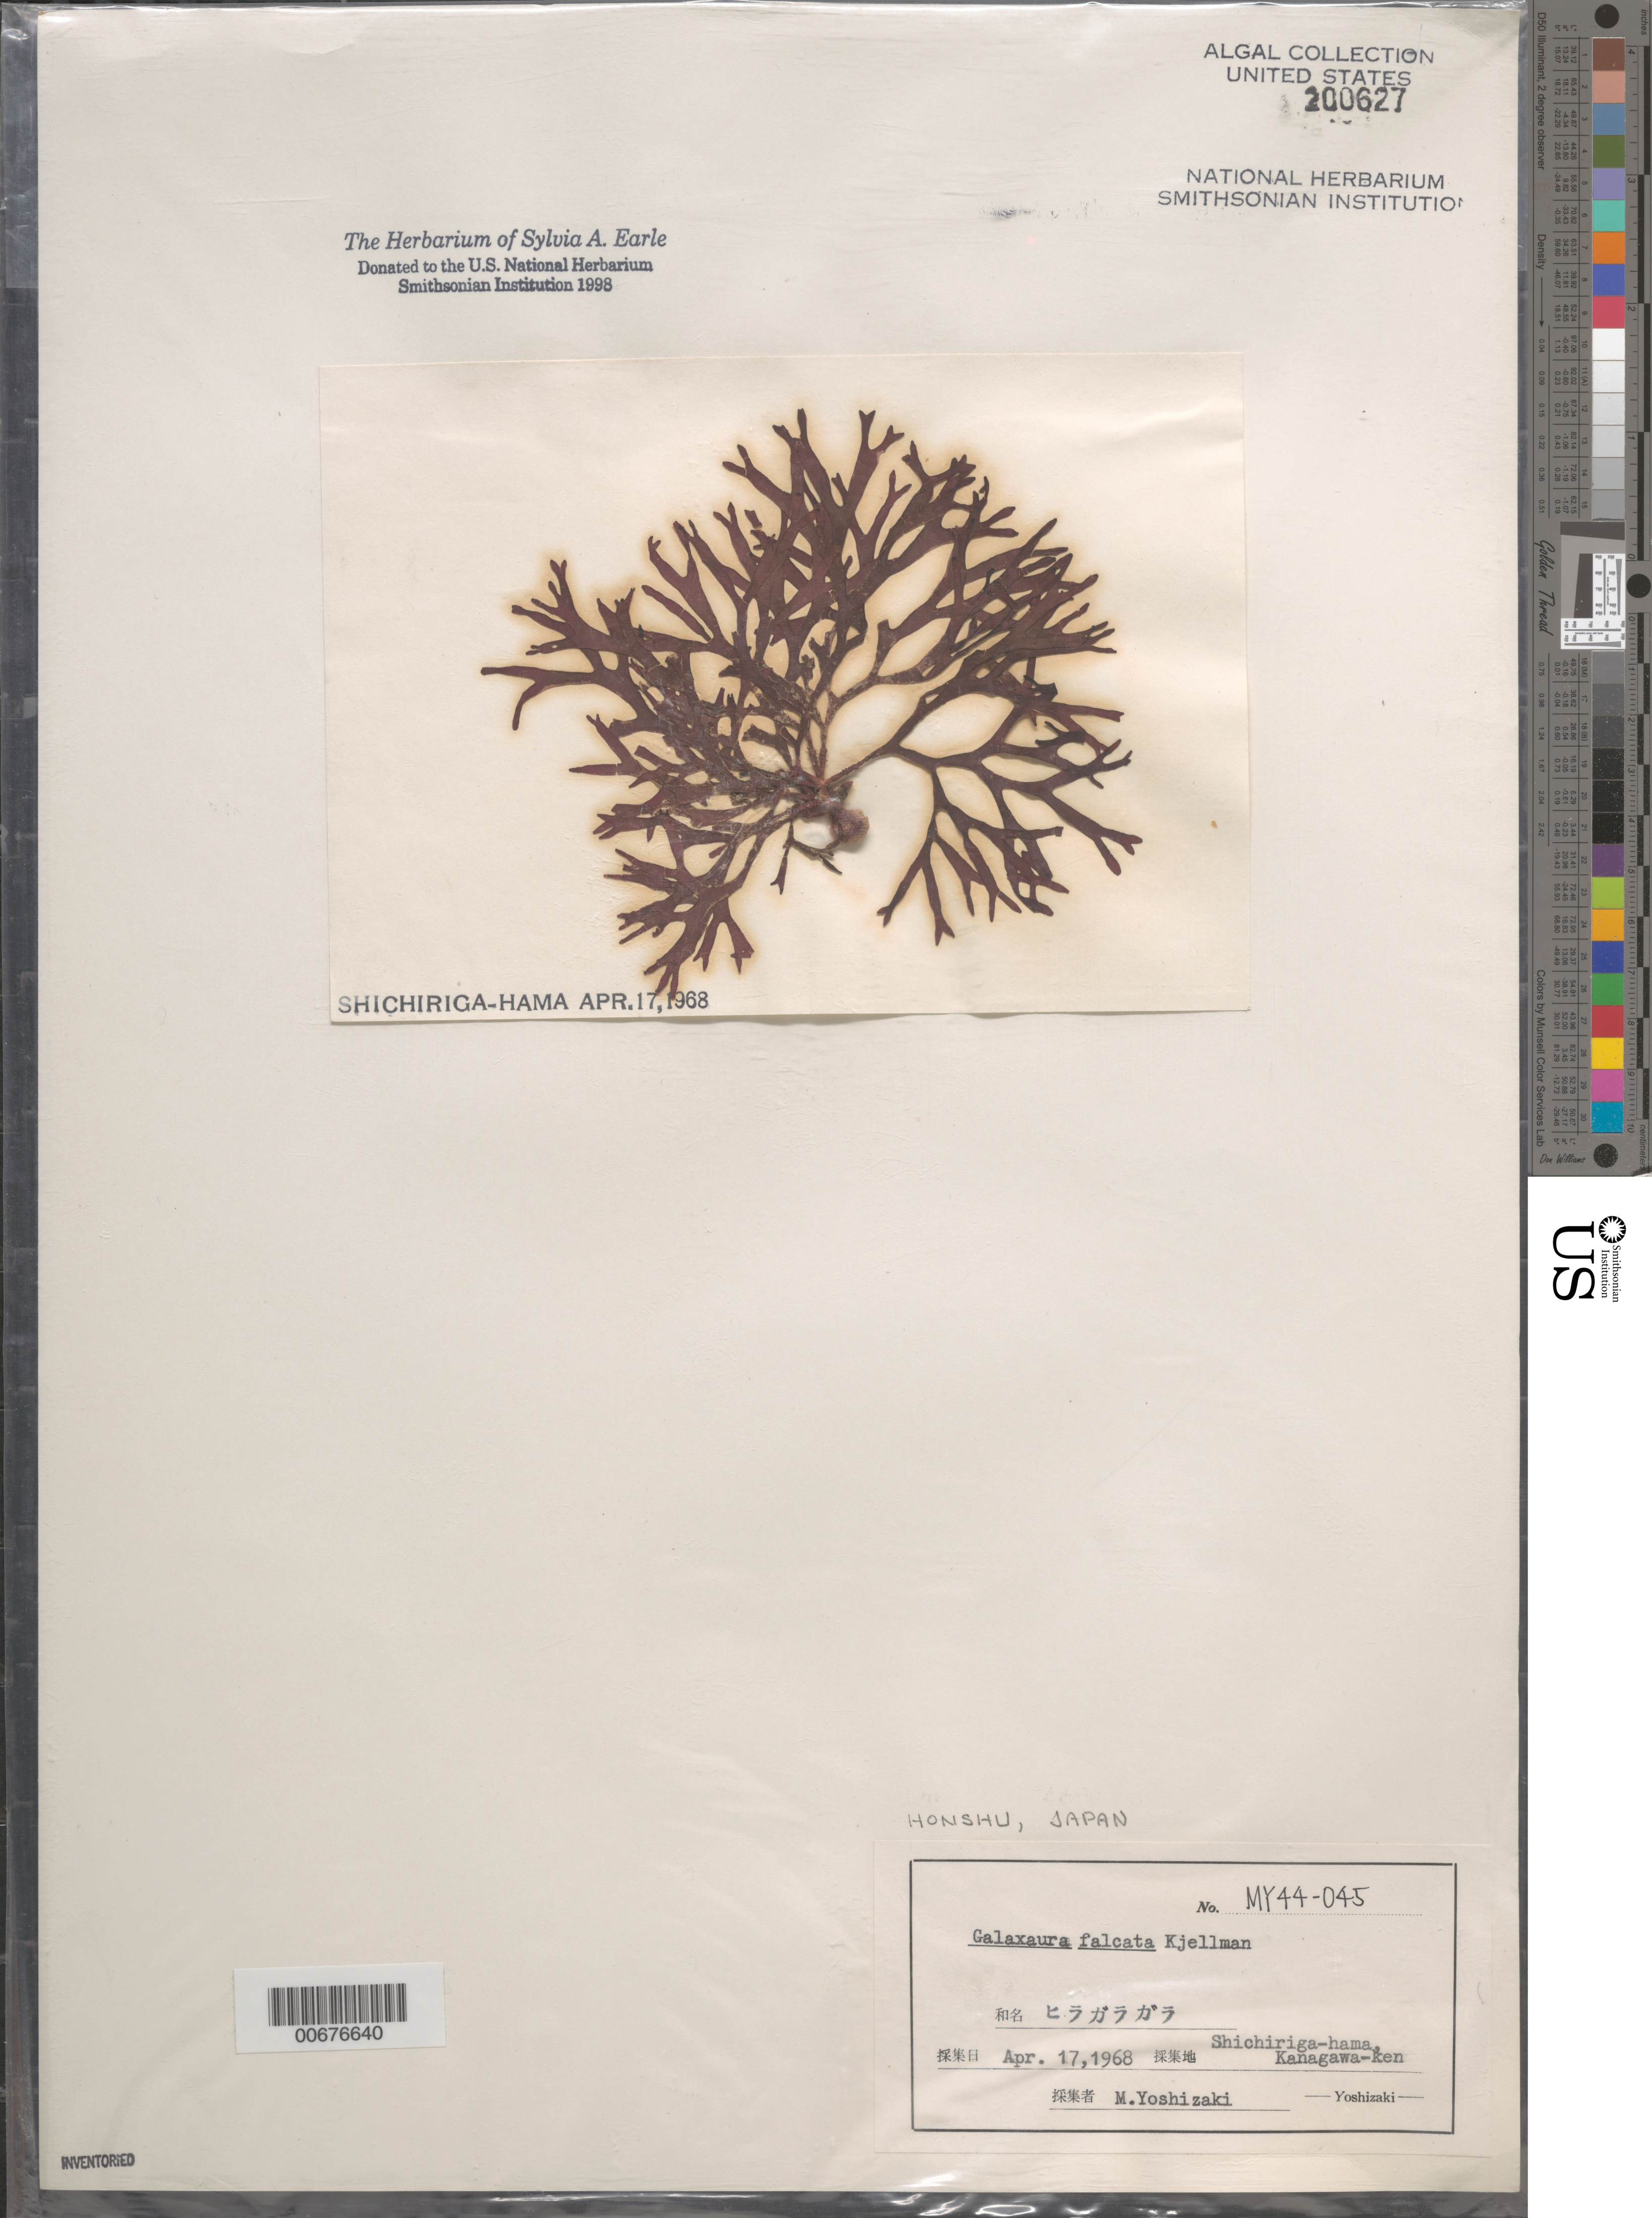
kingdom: Plantae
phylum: Rhodophyta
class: Florideophyceae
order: Nemaliales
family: Galaxauraceae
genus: Dichotomaria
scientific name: Dichotomaria falcata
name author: (Kjellm.) A. Kurihara & Masuda in A. Kurihara et al.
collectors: M. Yoshizaki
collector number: MY 44-045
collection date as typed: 17 Apr 1968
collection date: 1968-04-17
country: Japan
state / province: Kanagawa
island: Honshu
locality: Shichiriga-hama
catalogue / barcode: US 200627